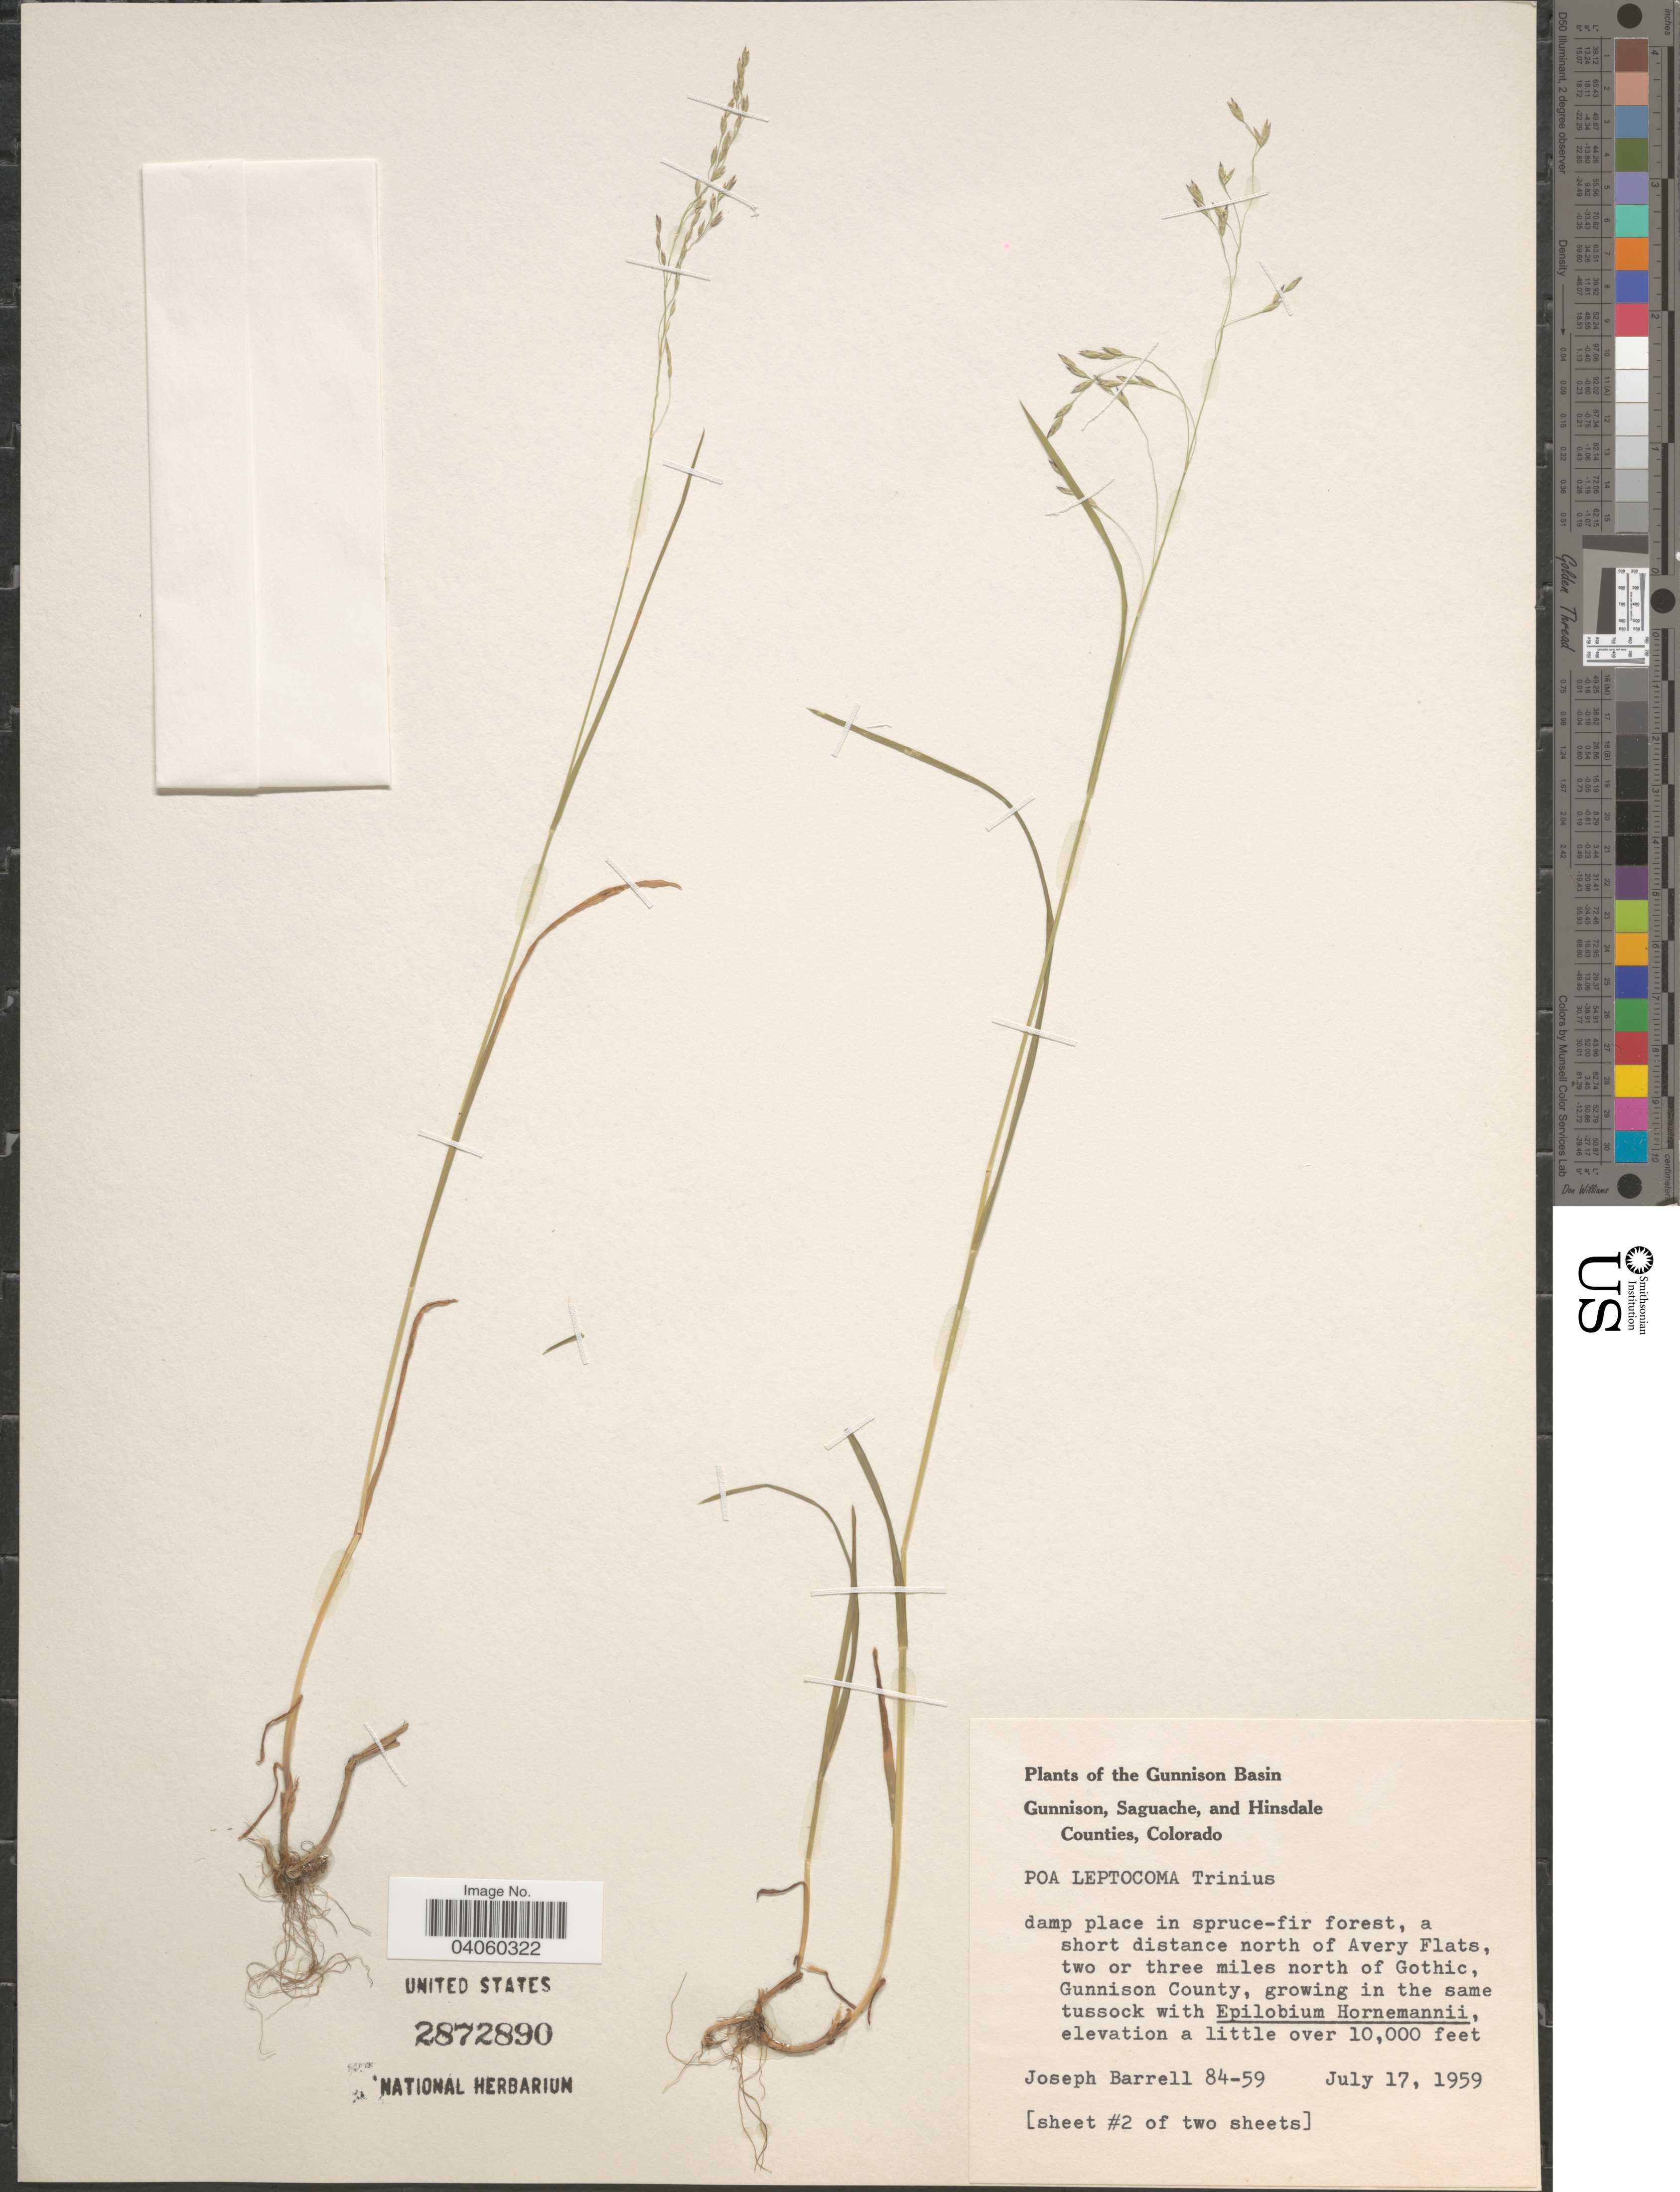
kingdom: Plantae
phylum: Tracheophyta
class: Liliopsida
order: Poales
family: Poaceae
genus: Poa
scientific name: Poa leptocoma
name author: Trin.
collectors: J. Barrell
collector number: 84-59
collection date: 1959-07-17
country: United States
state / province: Colorado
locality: Gunnison Basin. In spruce-fir forest, a short distance north of Avery Flats, two or three miles north of Gothic, Gunnison County.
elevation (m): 3048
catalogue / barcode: US 2872890